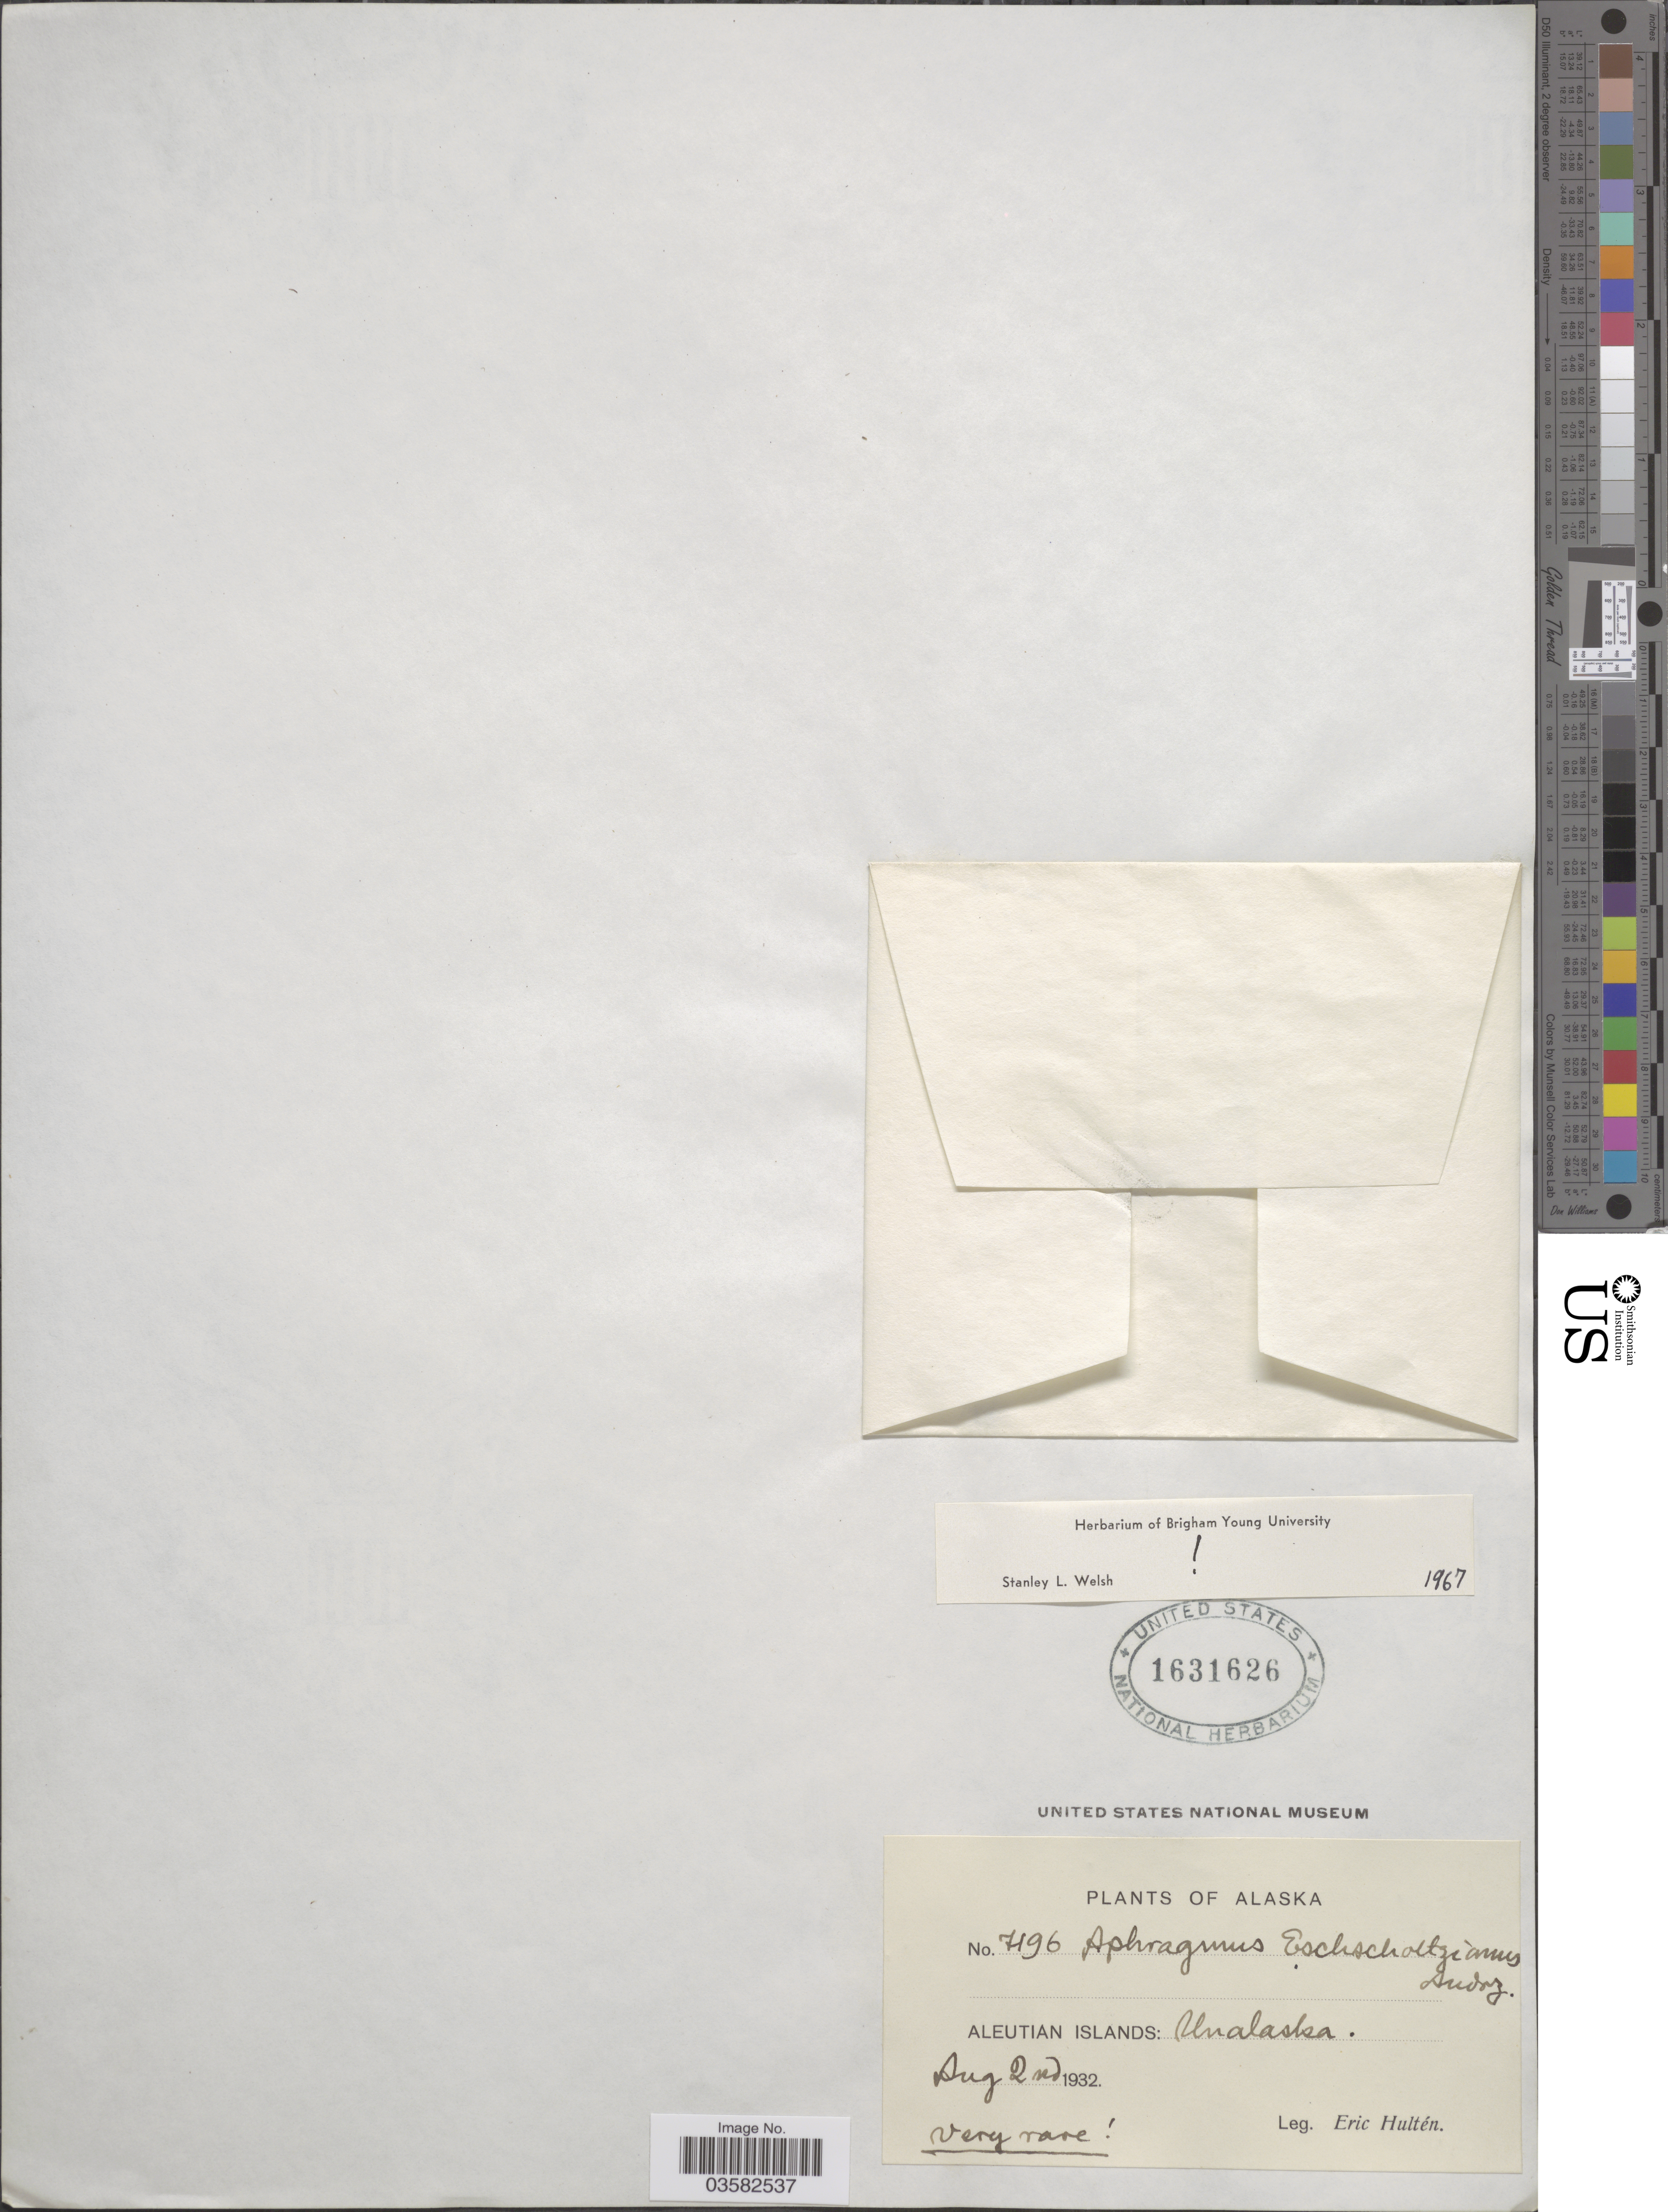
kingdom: Plantae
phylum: Tracheophyta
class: Magnoliopsida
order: Brassicales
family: Brassicaceae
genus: Aphragmus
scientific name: Aphragmus eschscholtzianus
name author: Andrz. ex DC.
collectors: E. G. Hultén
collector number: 7196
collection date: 1932-08-02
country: United States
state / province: Alaska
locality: Aleutian Islands: Unalaska.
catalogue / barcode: US 1631626